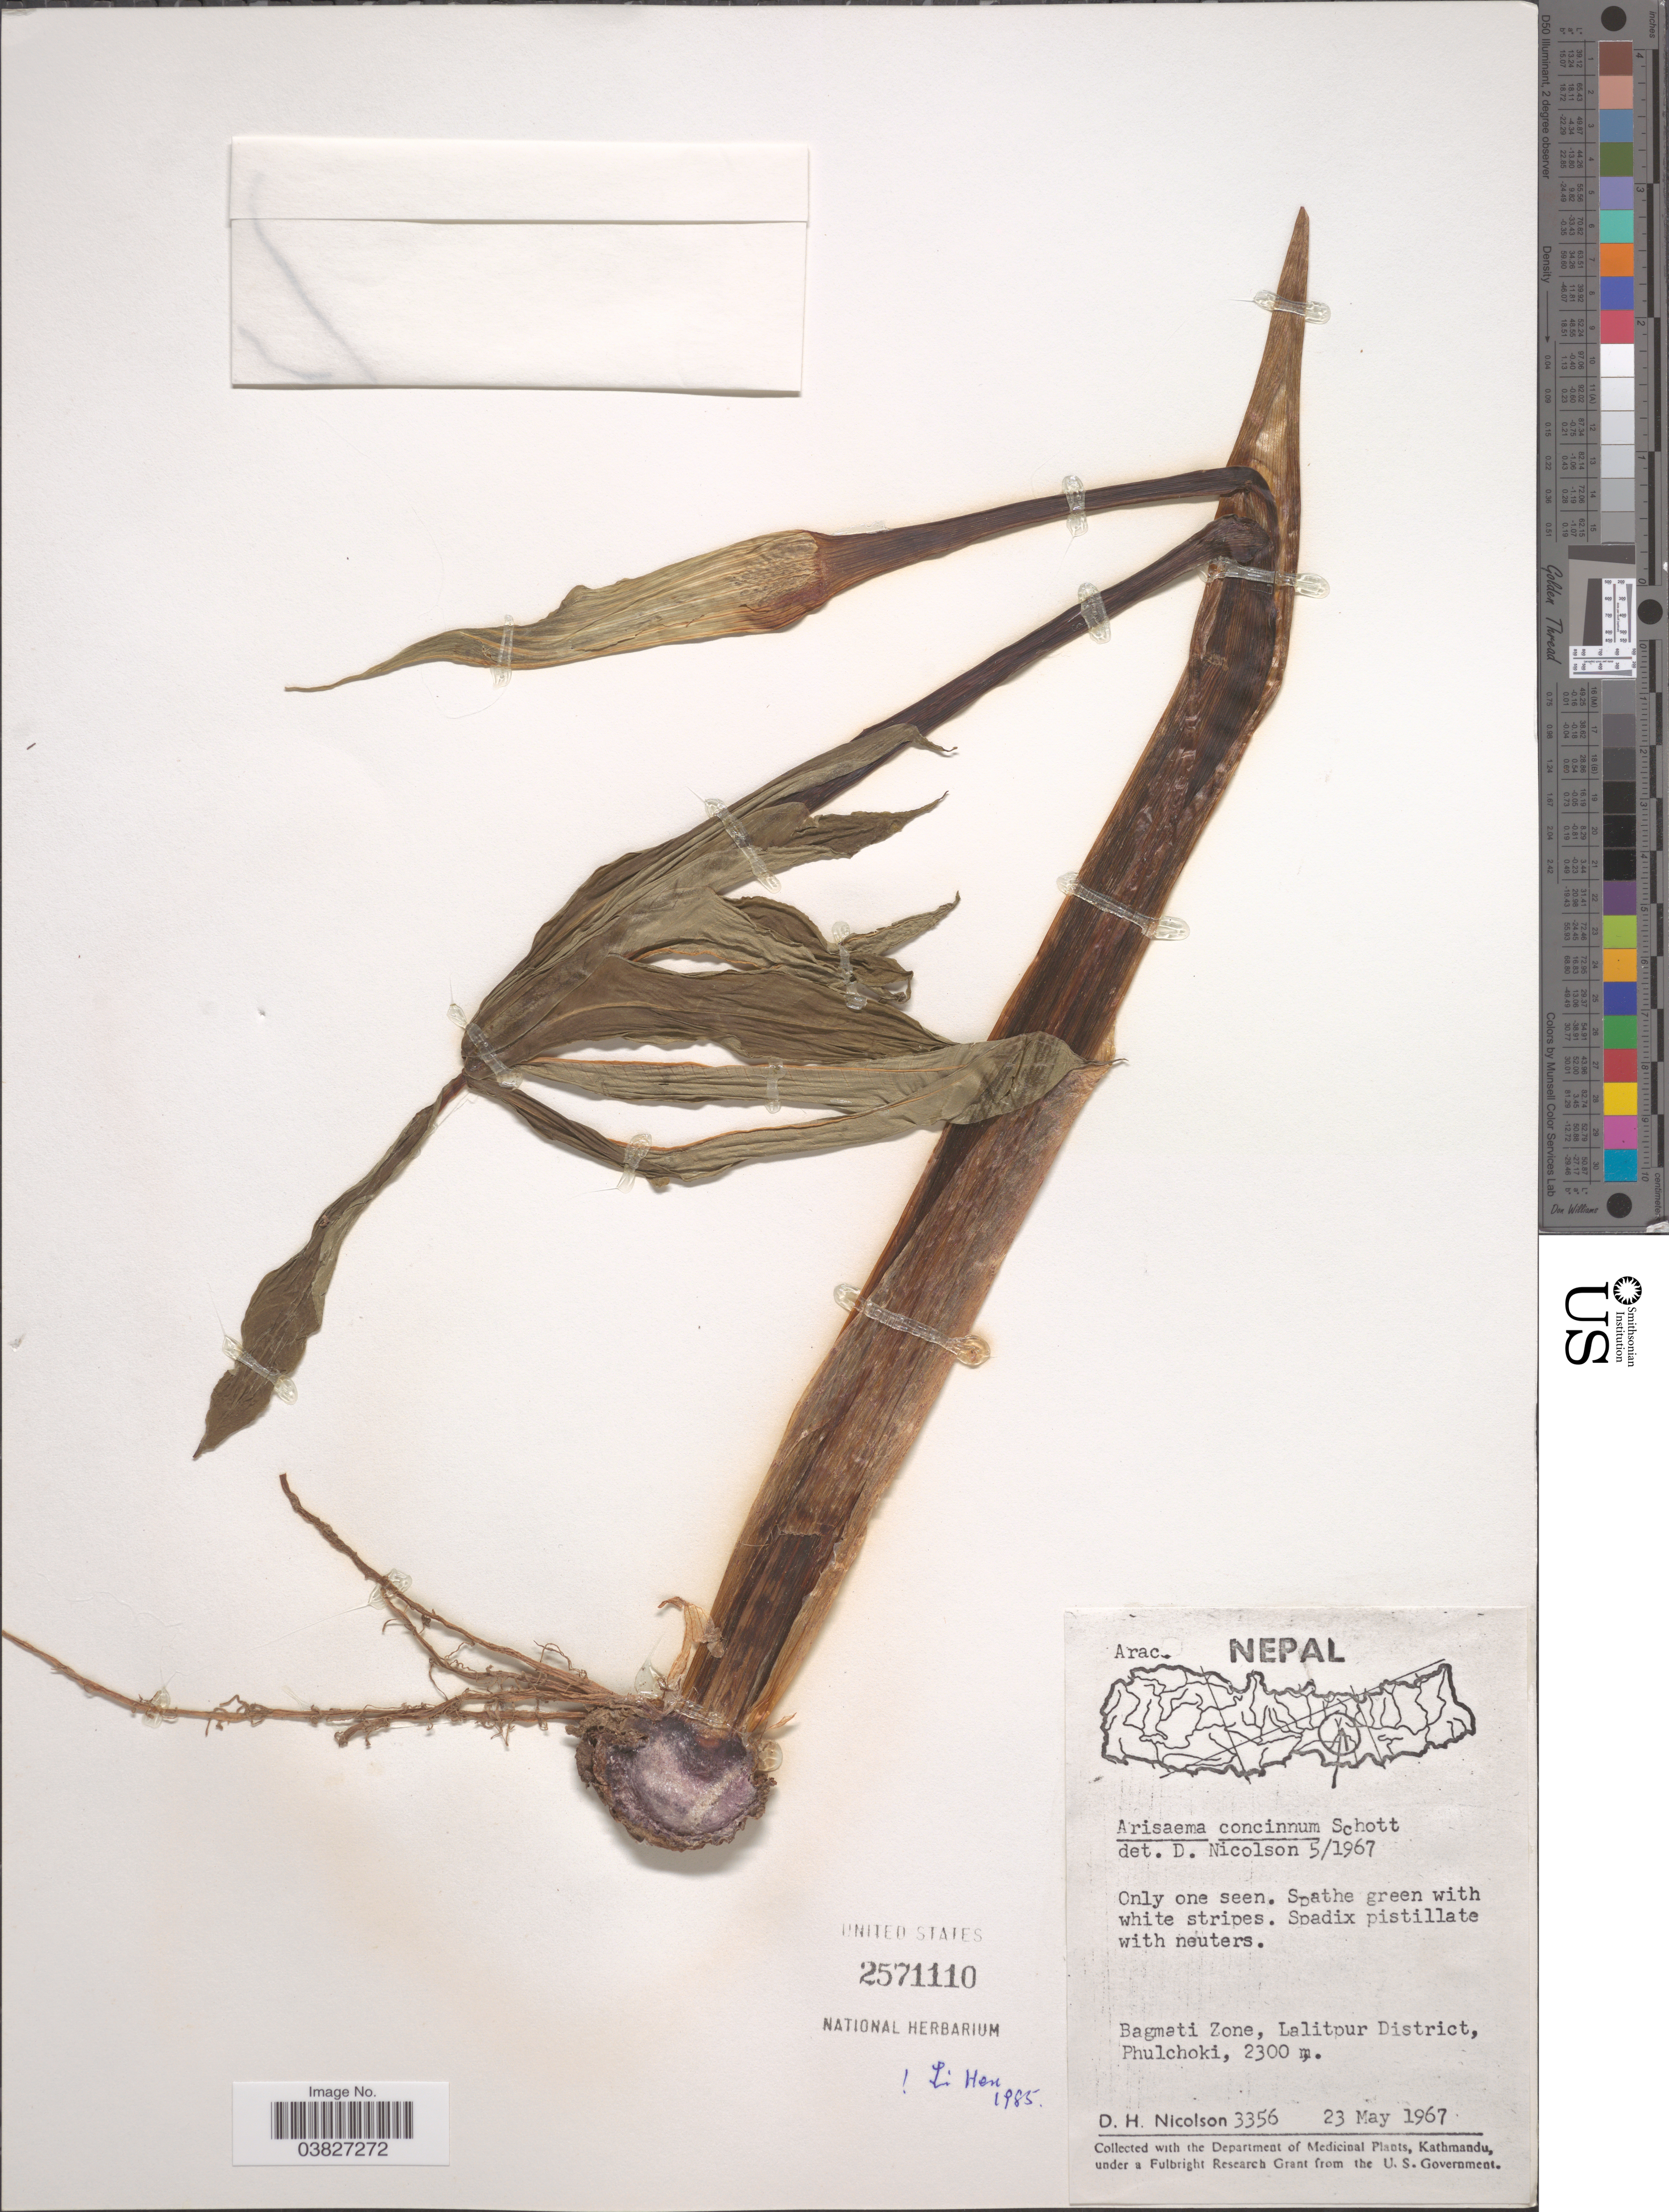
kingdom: Plantae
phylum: Tracheophyta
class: Liliopsida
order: Alismatales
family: Araceae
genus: Arisaema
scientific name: Arisaema concinnum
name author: Schott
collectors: D. H. Nicolson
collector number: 3356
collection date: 1967-05-23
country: Nepal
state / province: Bagmati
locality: Bagmati Zone, Lalitpur District, Pulchoki Top.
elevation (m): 2300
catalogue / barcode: US 2571110